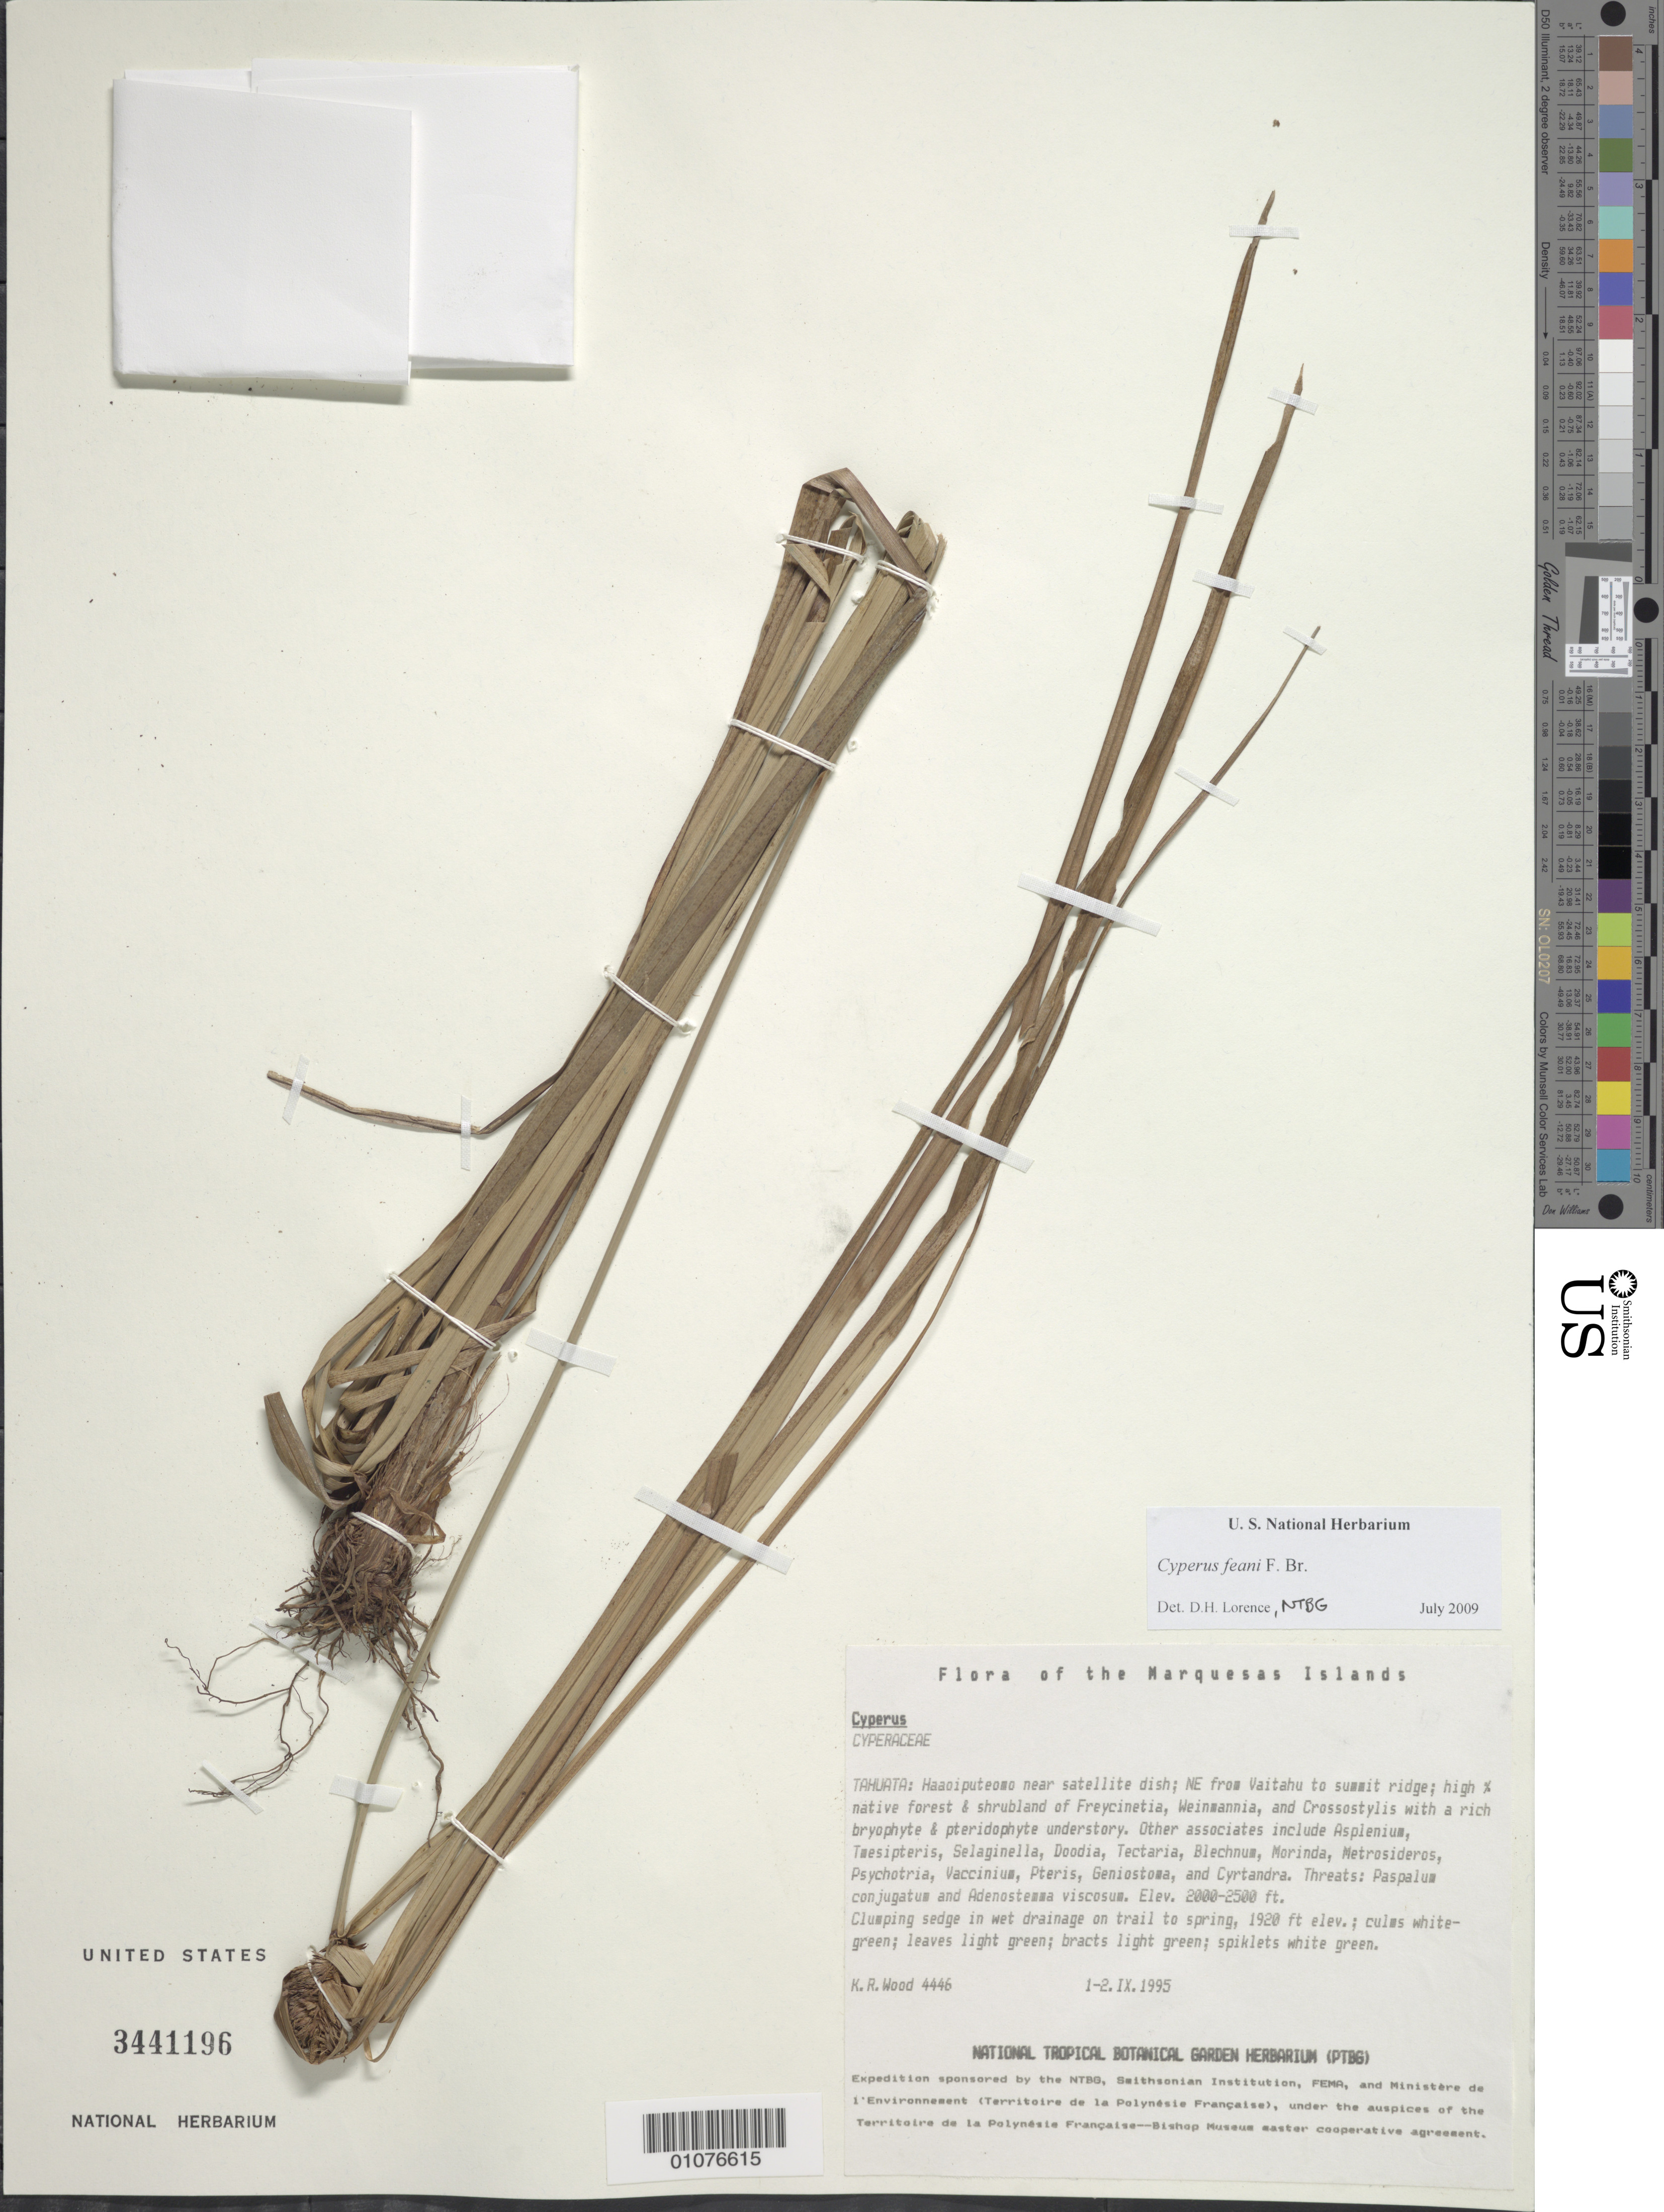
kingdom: Plantae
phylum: Tracheophyta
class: Liliopsida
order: Poales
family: Cyperaceae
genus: Cyperus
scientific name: Cyperus feani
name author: F. Br.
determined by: Lorence, David H., (PTBG), National Tropical Botanical Garden (UNITED STATES)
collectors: K. R. Wood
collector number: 4446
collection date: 1995-09-01/1995-09-02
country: French Polynesia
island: Tahuata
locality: Haaoiputeomo, near satellite dish, NE from Vaitahu to summit ridge;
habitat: High % native forest & shrubland of Freycinetia, Weinmannia, and Crossostylis; in wet drainage on trail to spring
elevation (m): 585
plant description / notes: Paspalum conjugatum, Adenostemma viscosum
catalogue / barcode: US 3441196